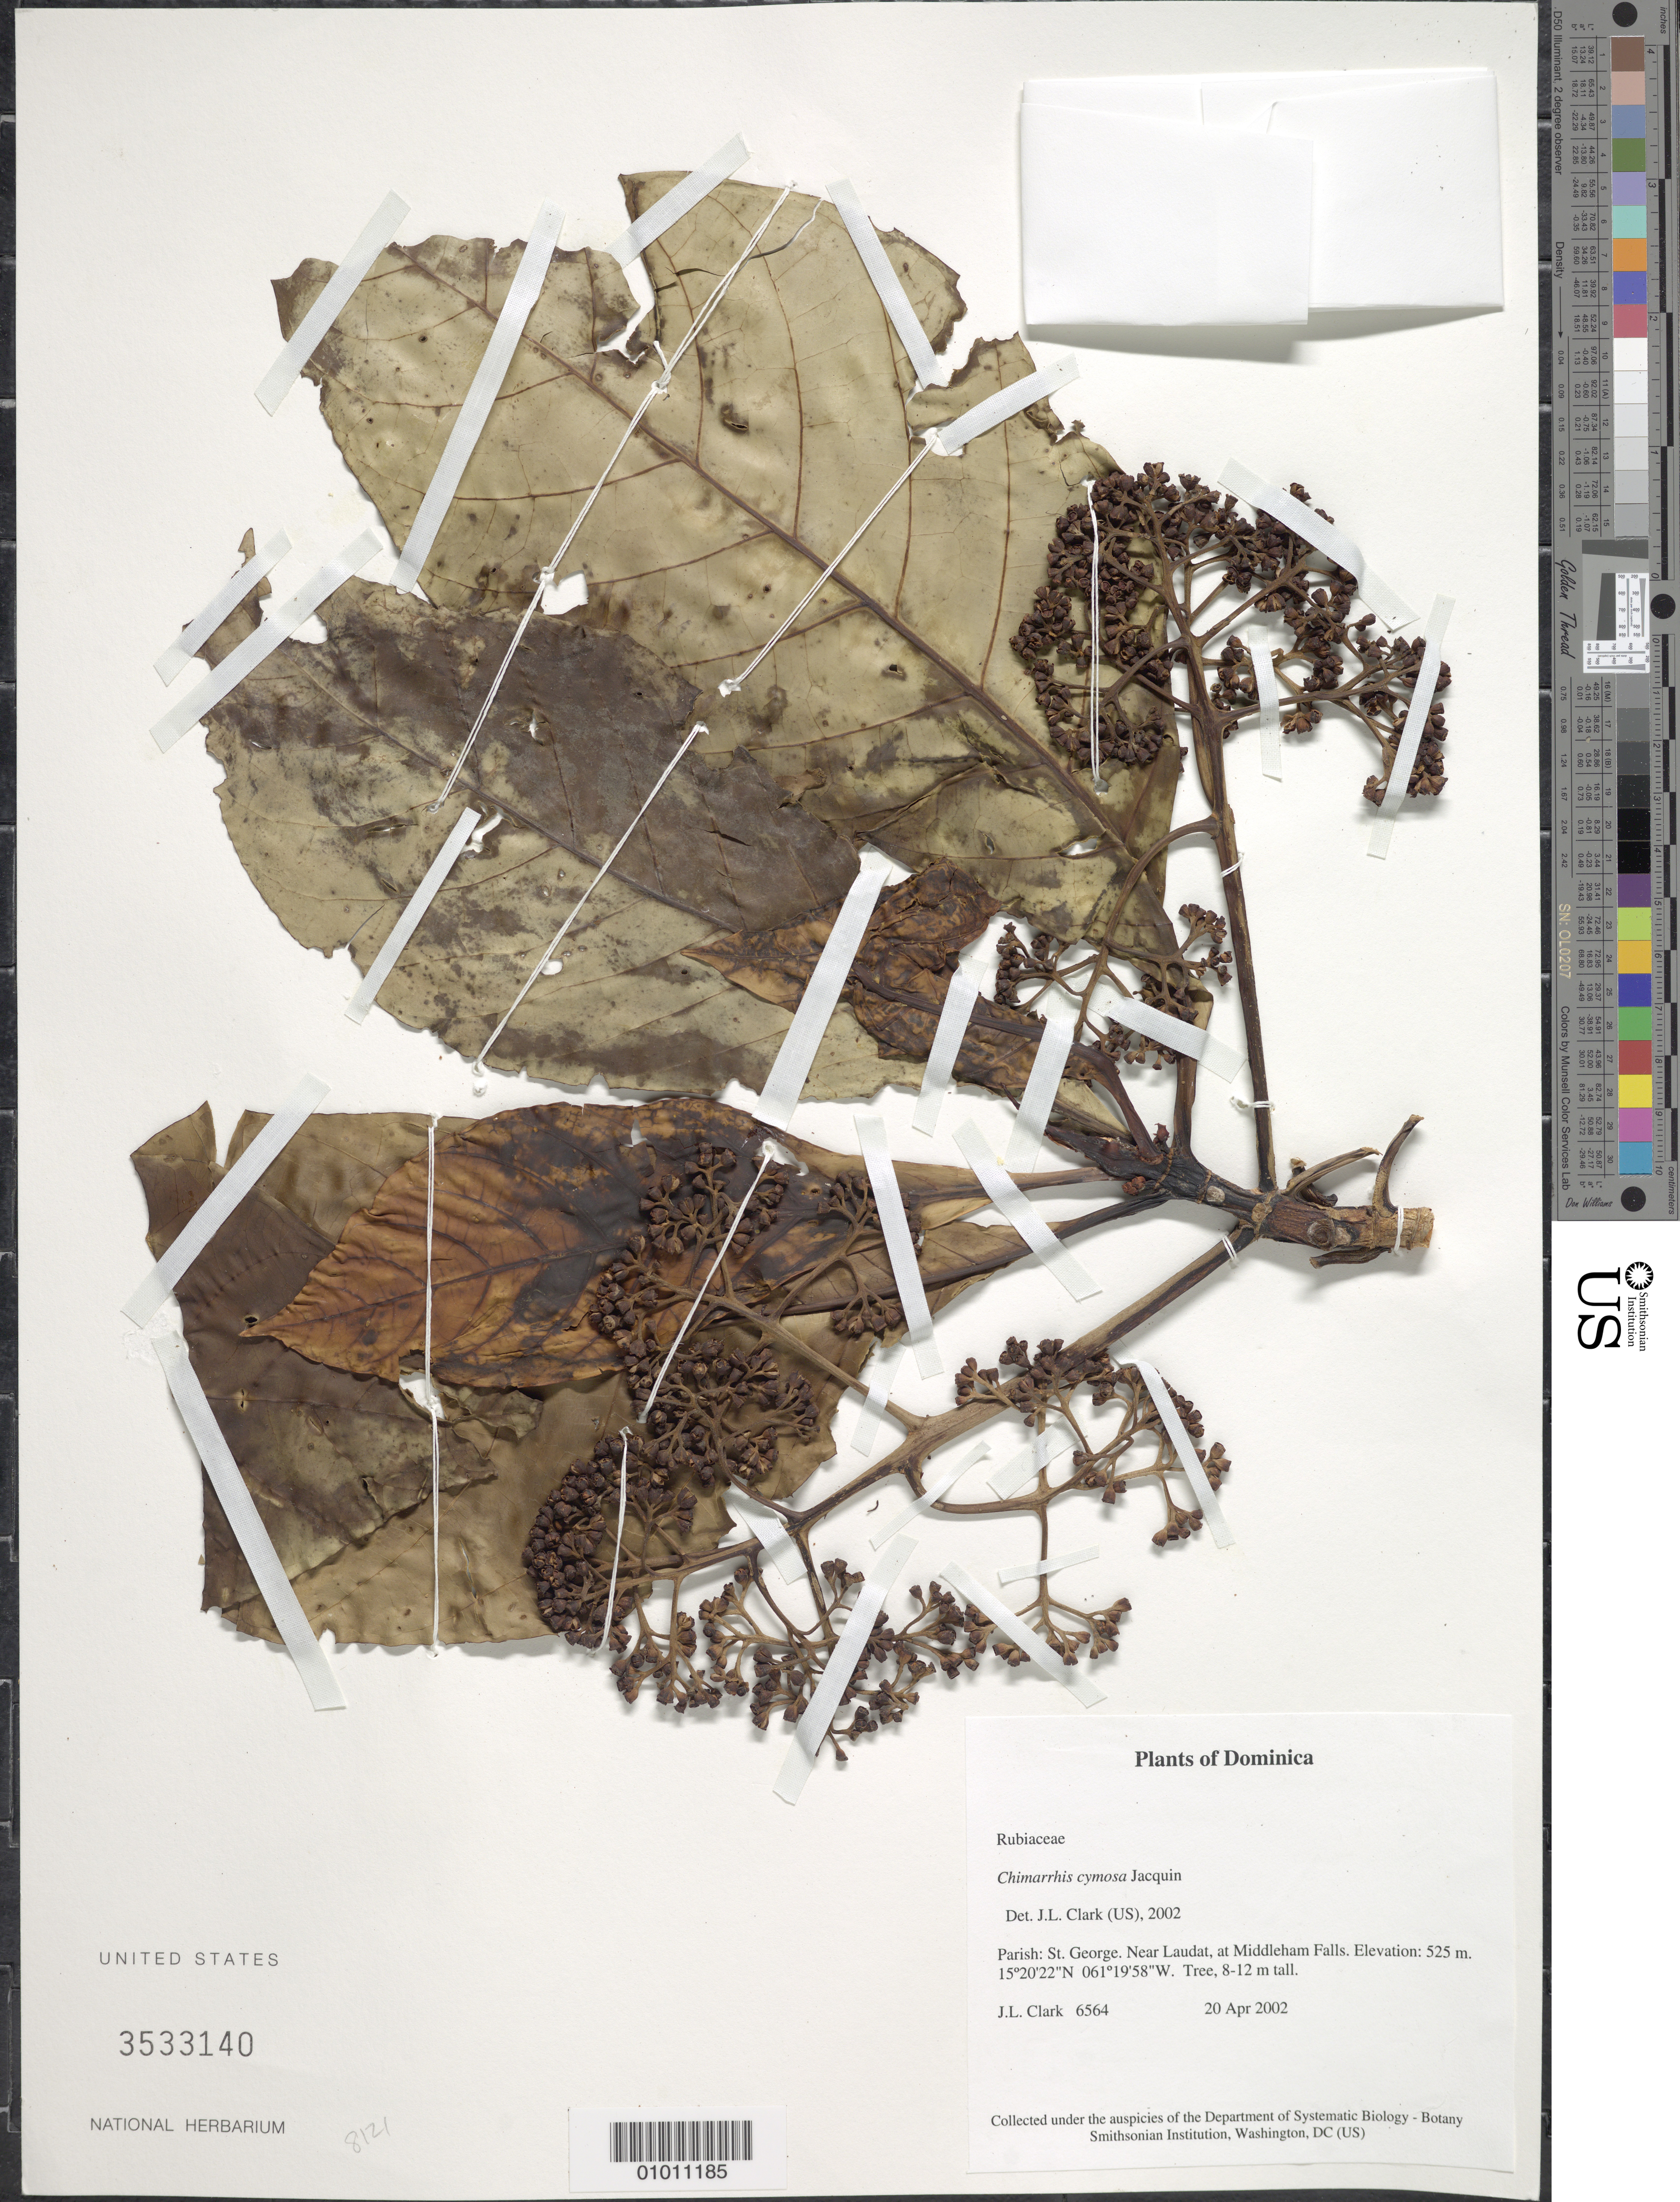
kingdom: Plantae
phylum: Tracheophyta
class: Magnoliopsida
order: Gentianales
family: Rubiaceae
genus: Chimarrhis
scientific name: Chimarrhis cymosa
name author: Jacq.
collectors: J. L. Clark & J. L. Clark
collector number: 6564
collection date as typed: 20 Apr 2002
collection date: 2002-04-20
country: Dominica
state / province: St. George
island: Dominica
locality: Near Laudat, at Middleham Falls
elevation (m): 525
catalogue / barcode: US 3533140